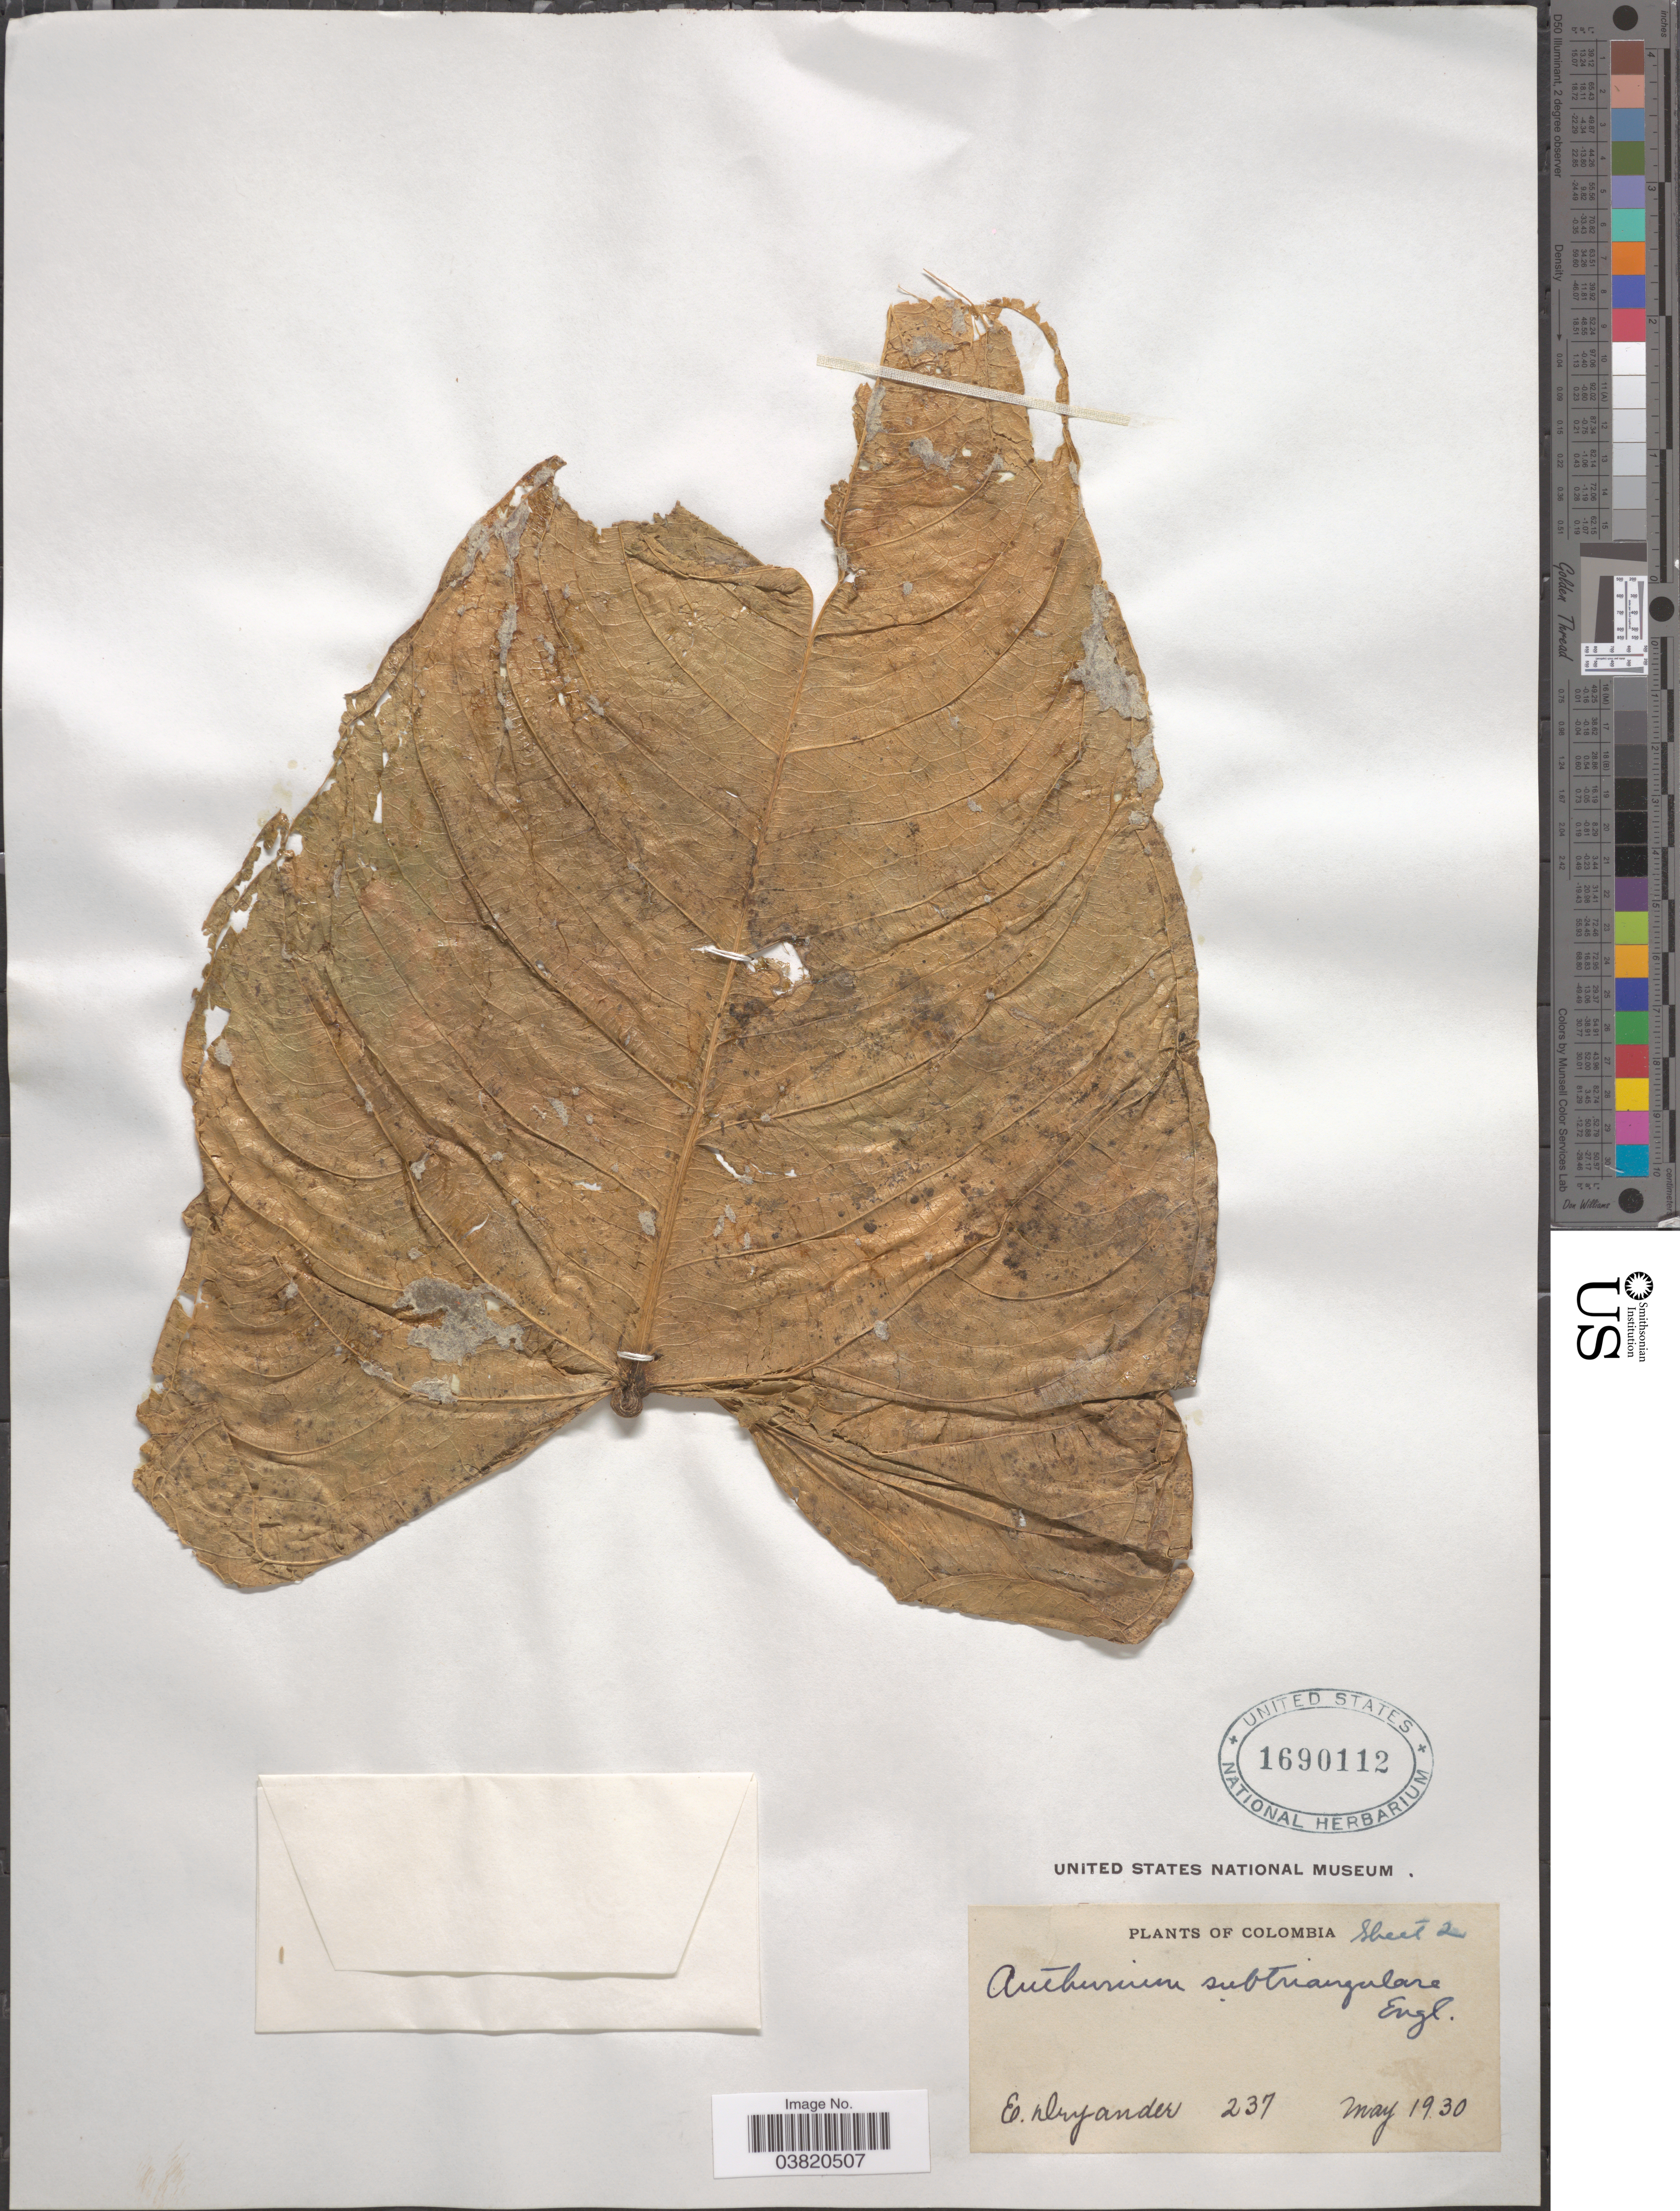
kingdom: Plantae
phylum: Tracheophyta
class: Liliopsida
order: Alismatales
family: Araceae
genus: Anthurium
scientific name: Anthurium subtriangulare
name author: Engl.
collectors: E. Dryander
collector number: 237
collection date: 1930-05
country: Colombia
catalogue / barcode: US 1690112